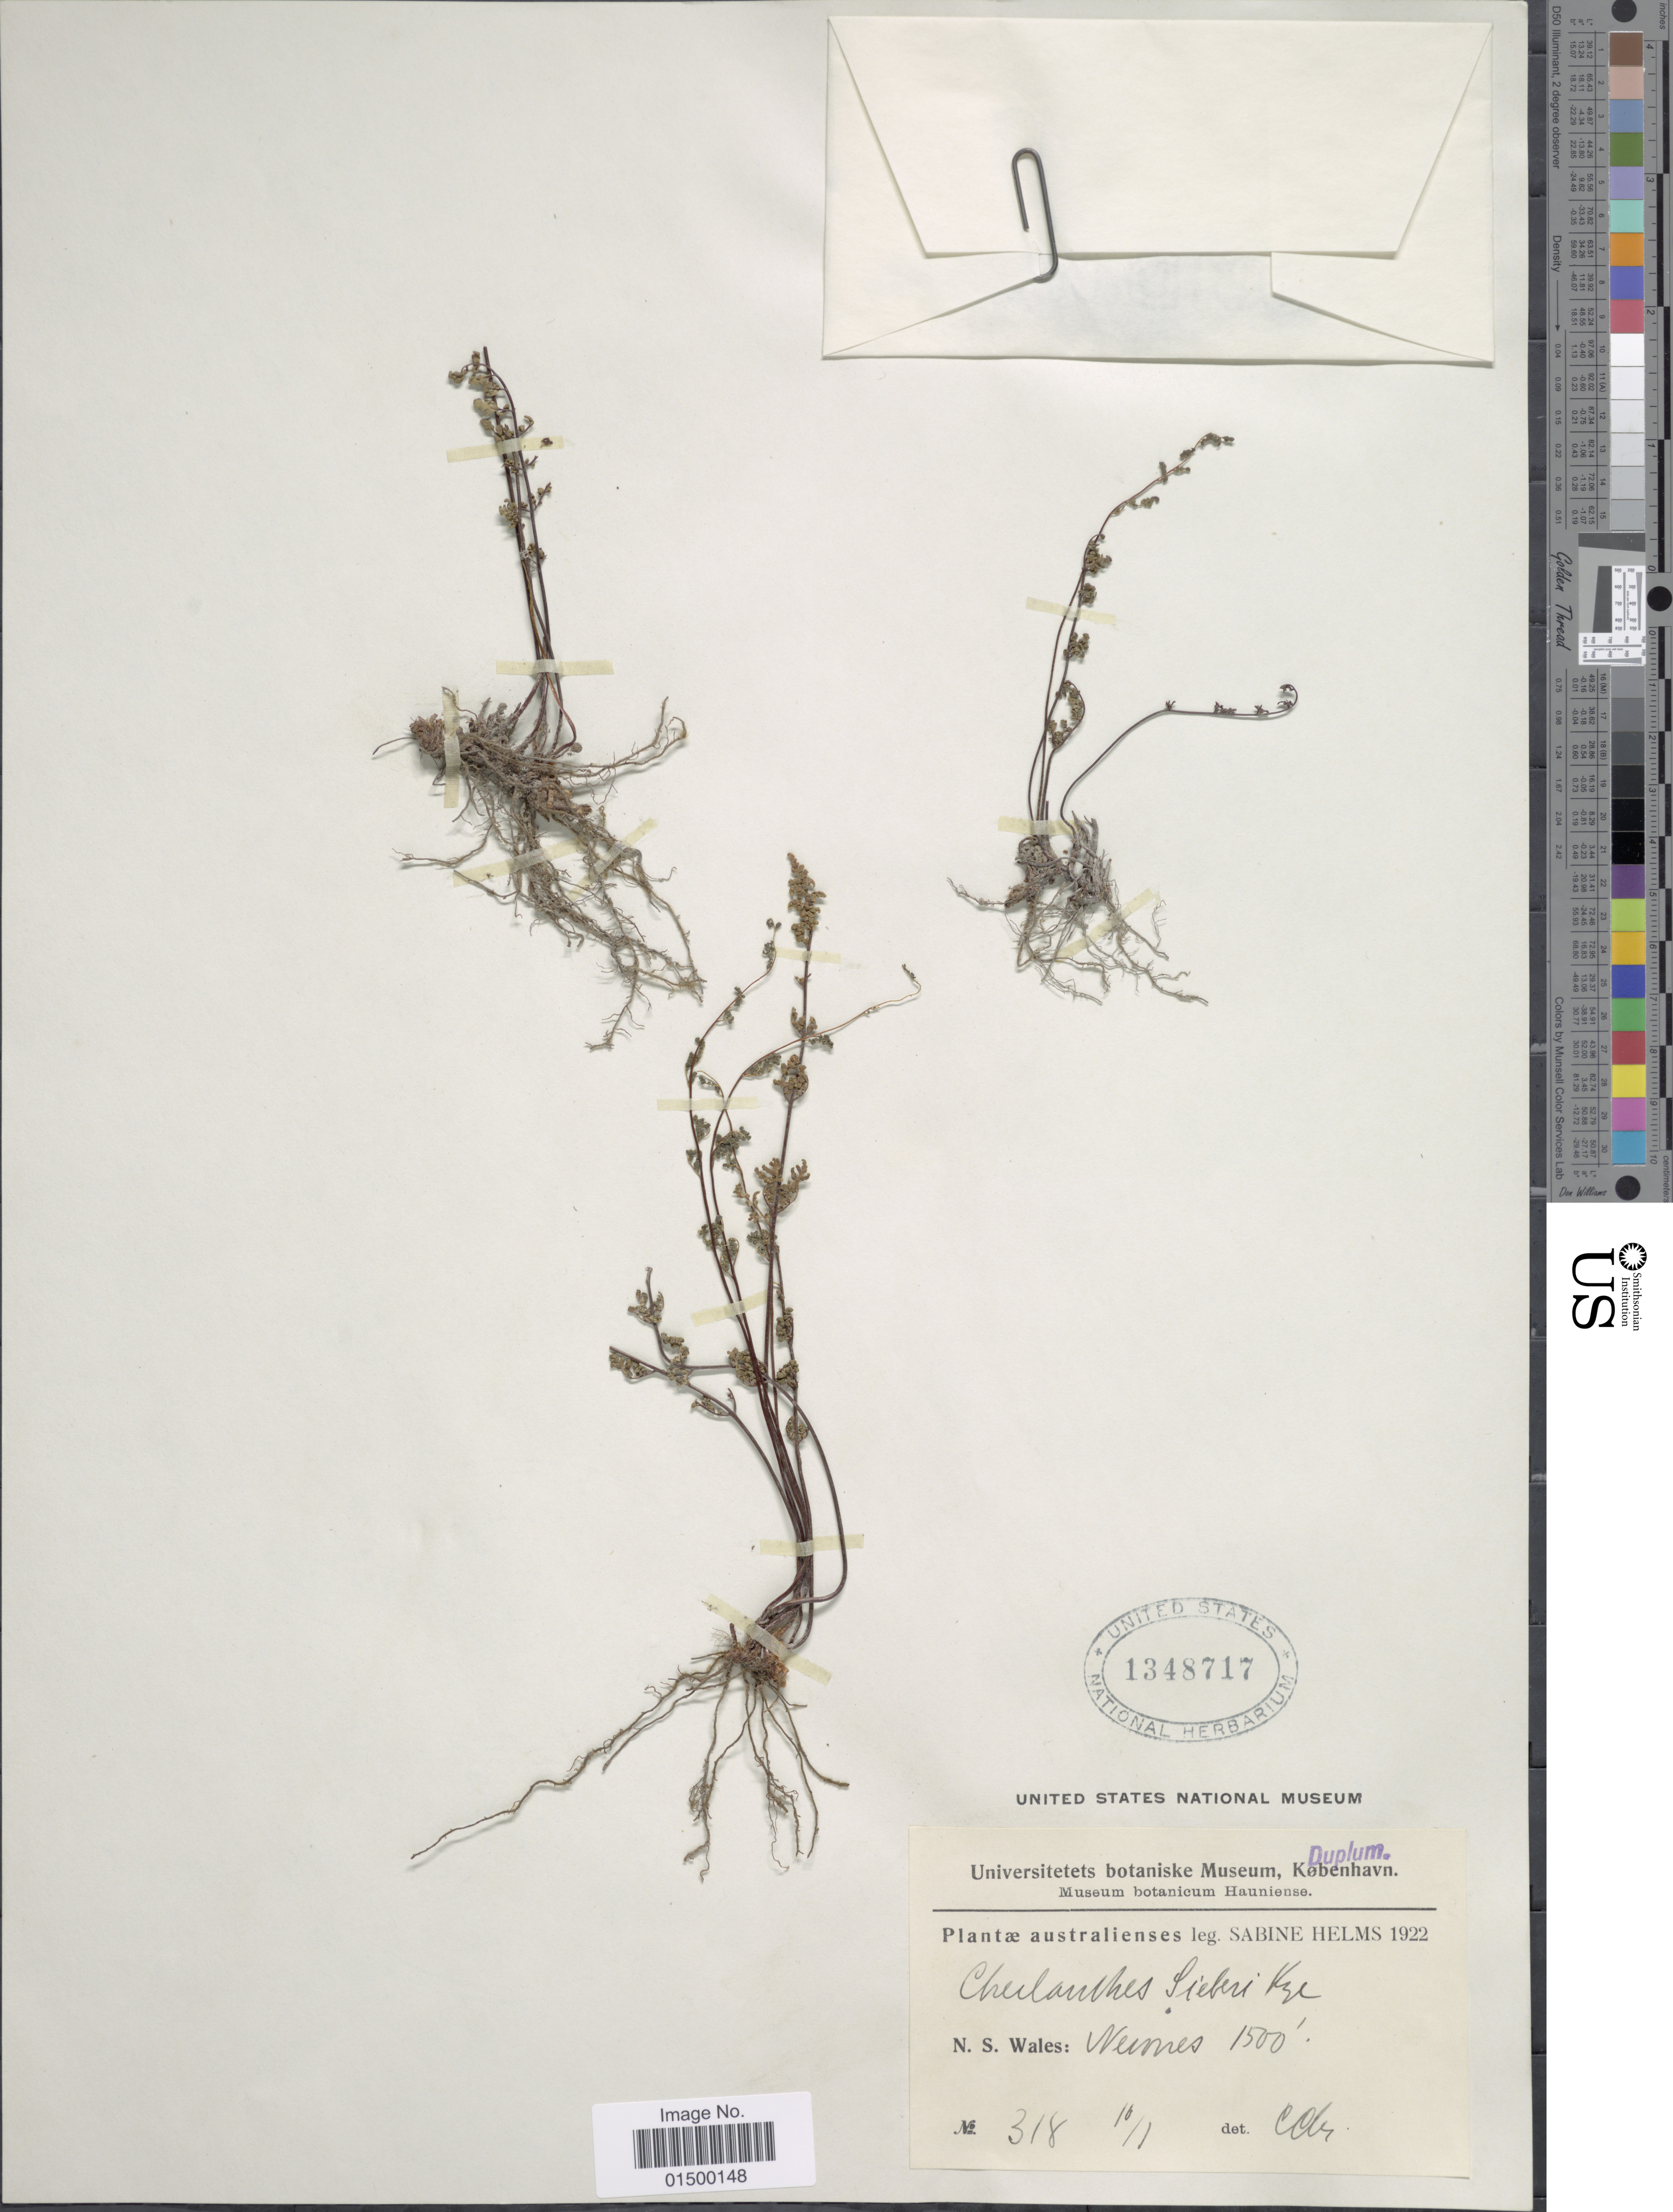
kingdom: Plantae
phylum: Tracheophyta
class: Polypodiopsida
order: Polypodiales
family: Pteridaceae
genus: Cheilanthes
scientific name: Cheilanthes sieberi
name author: Kunze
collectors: S. Helms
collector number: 318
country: Australia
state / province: New South Wales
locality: Newnes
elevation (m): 457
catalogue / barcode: US 1348717